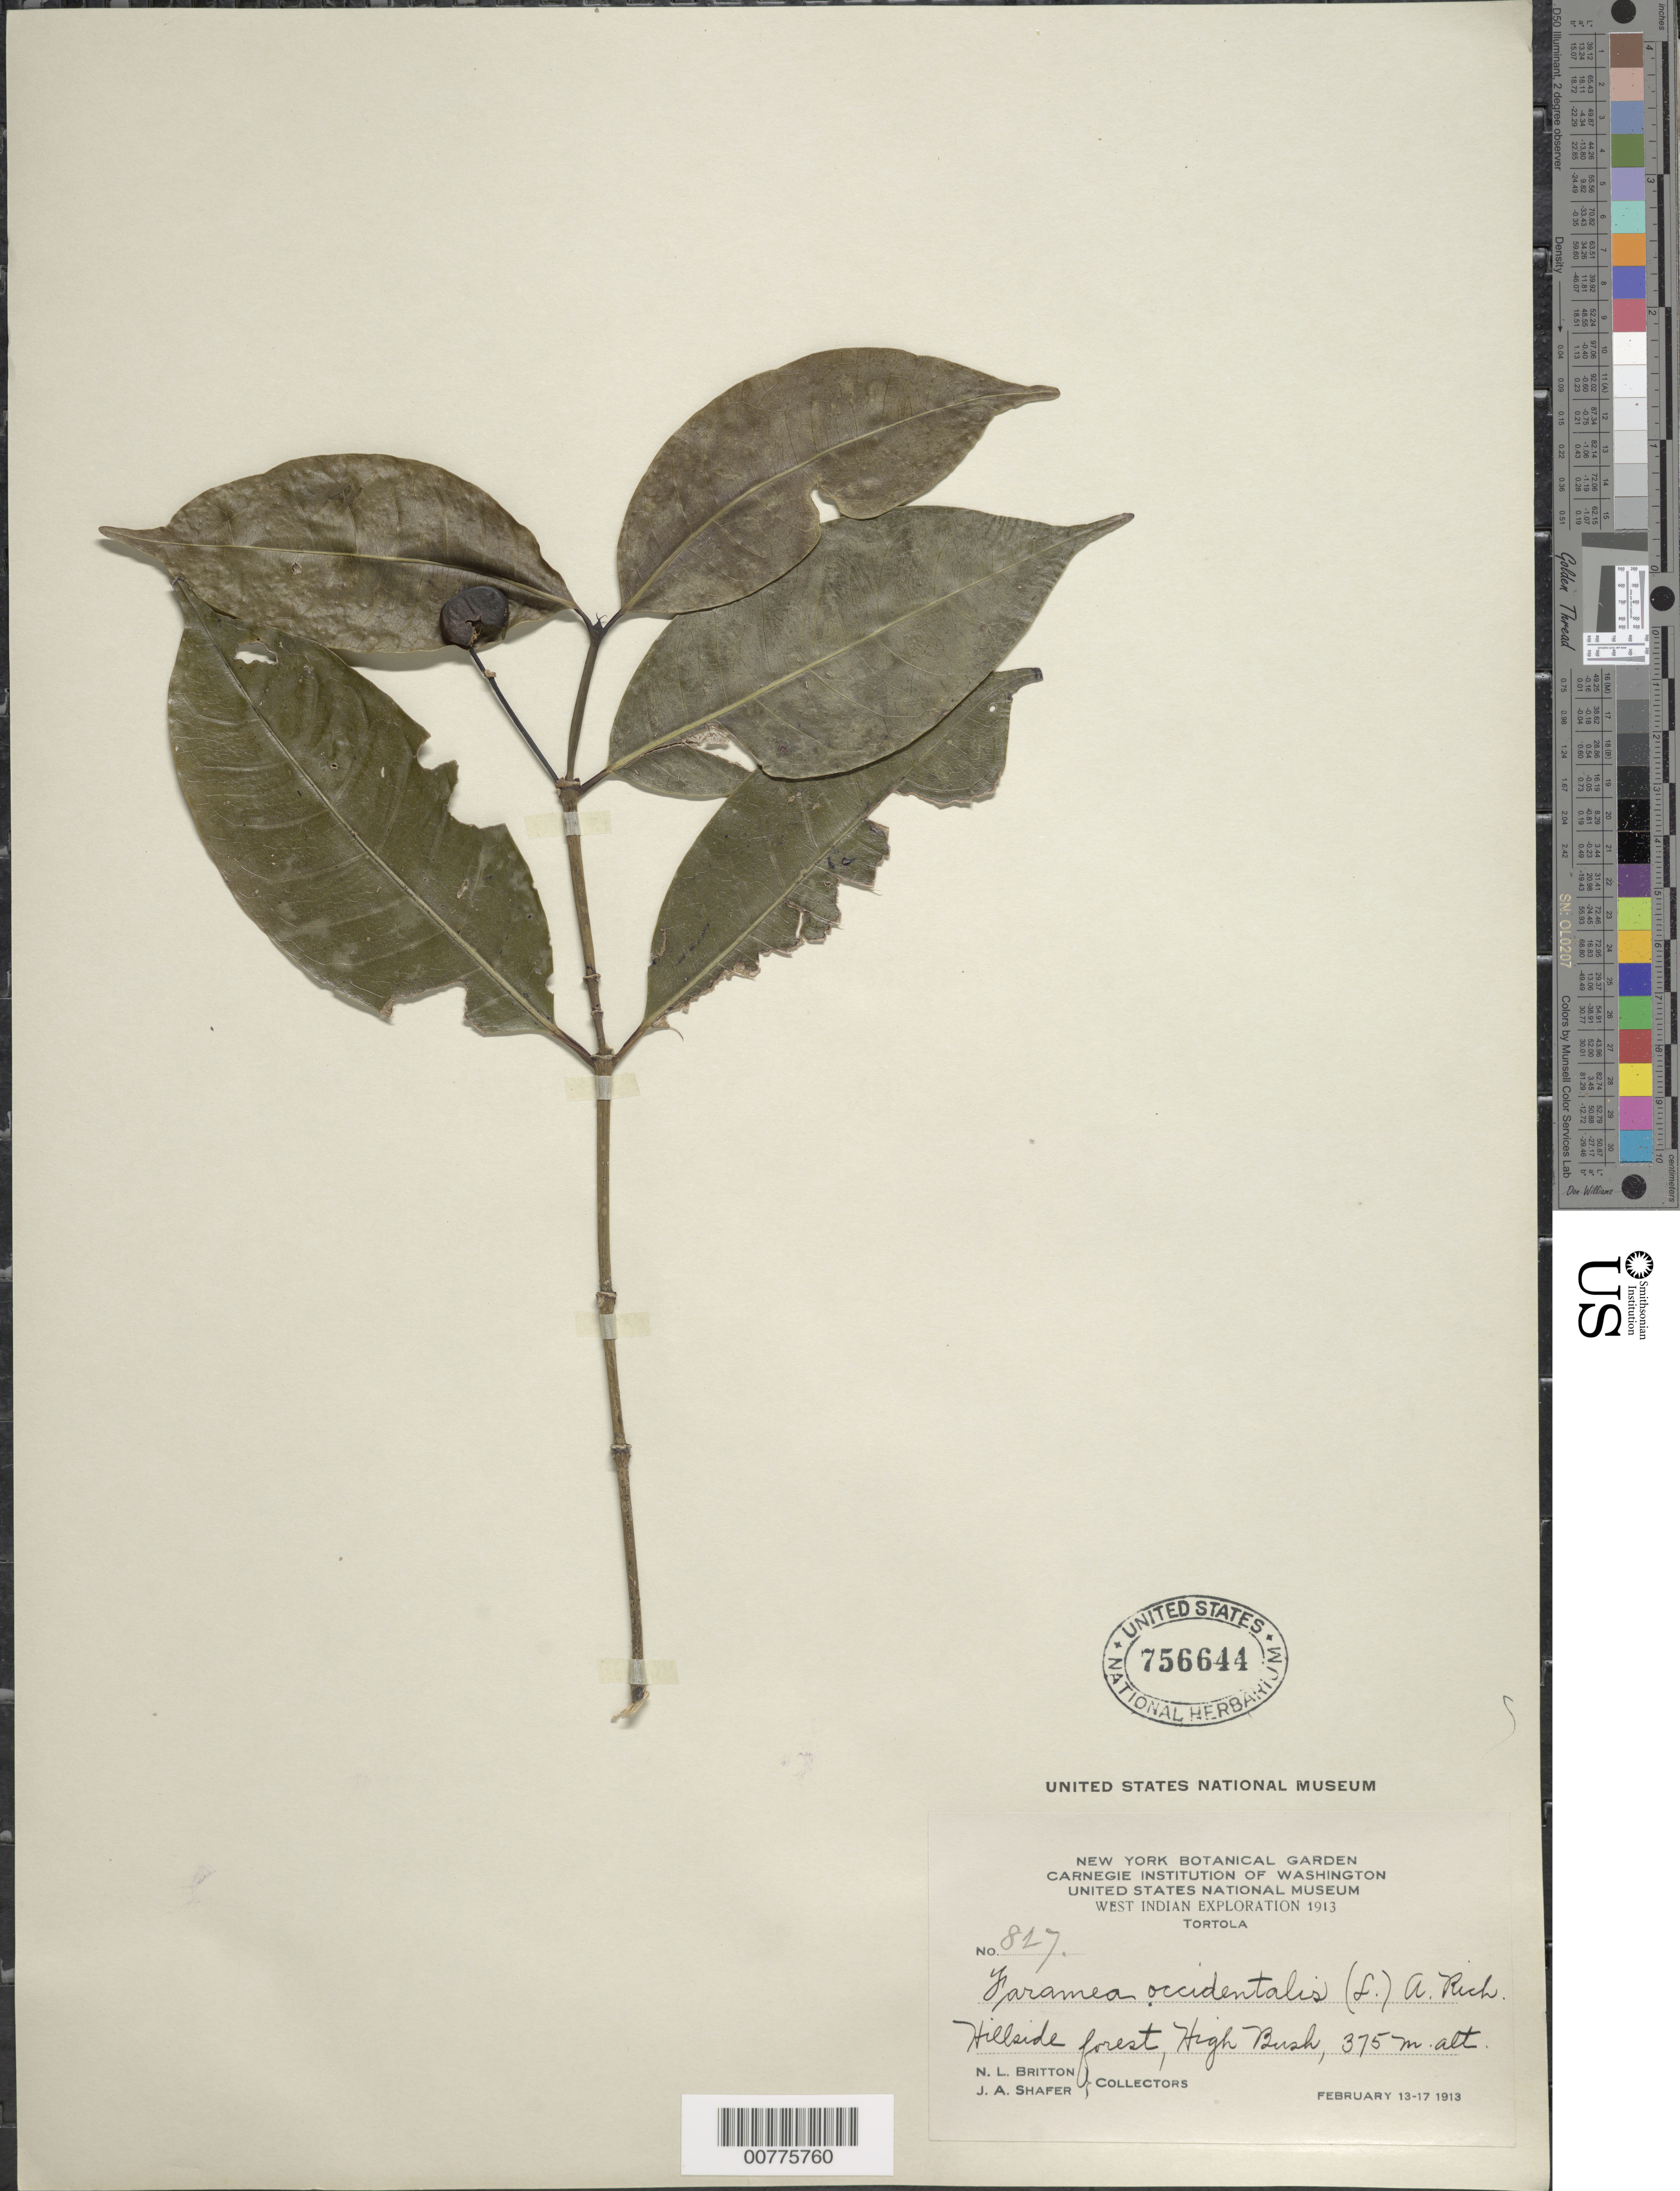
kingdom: Plantae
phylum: Tracheophyta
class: Magnoliopsida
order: Gentianales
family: Rubiaceae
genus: Faramea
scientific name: Faramea occidentalis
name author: (L.) A. Rich.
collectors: N. Britton & J. A. Shafer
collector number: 827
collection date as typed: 13 Feb 1913 to 17 Feb 1913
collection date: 1913-02-13/1913-02-17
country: British Virgin Islands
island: Tortola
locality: High Bush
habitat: Hillside forest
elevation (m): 375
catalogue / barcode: US 756644